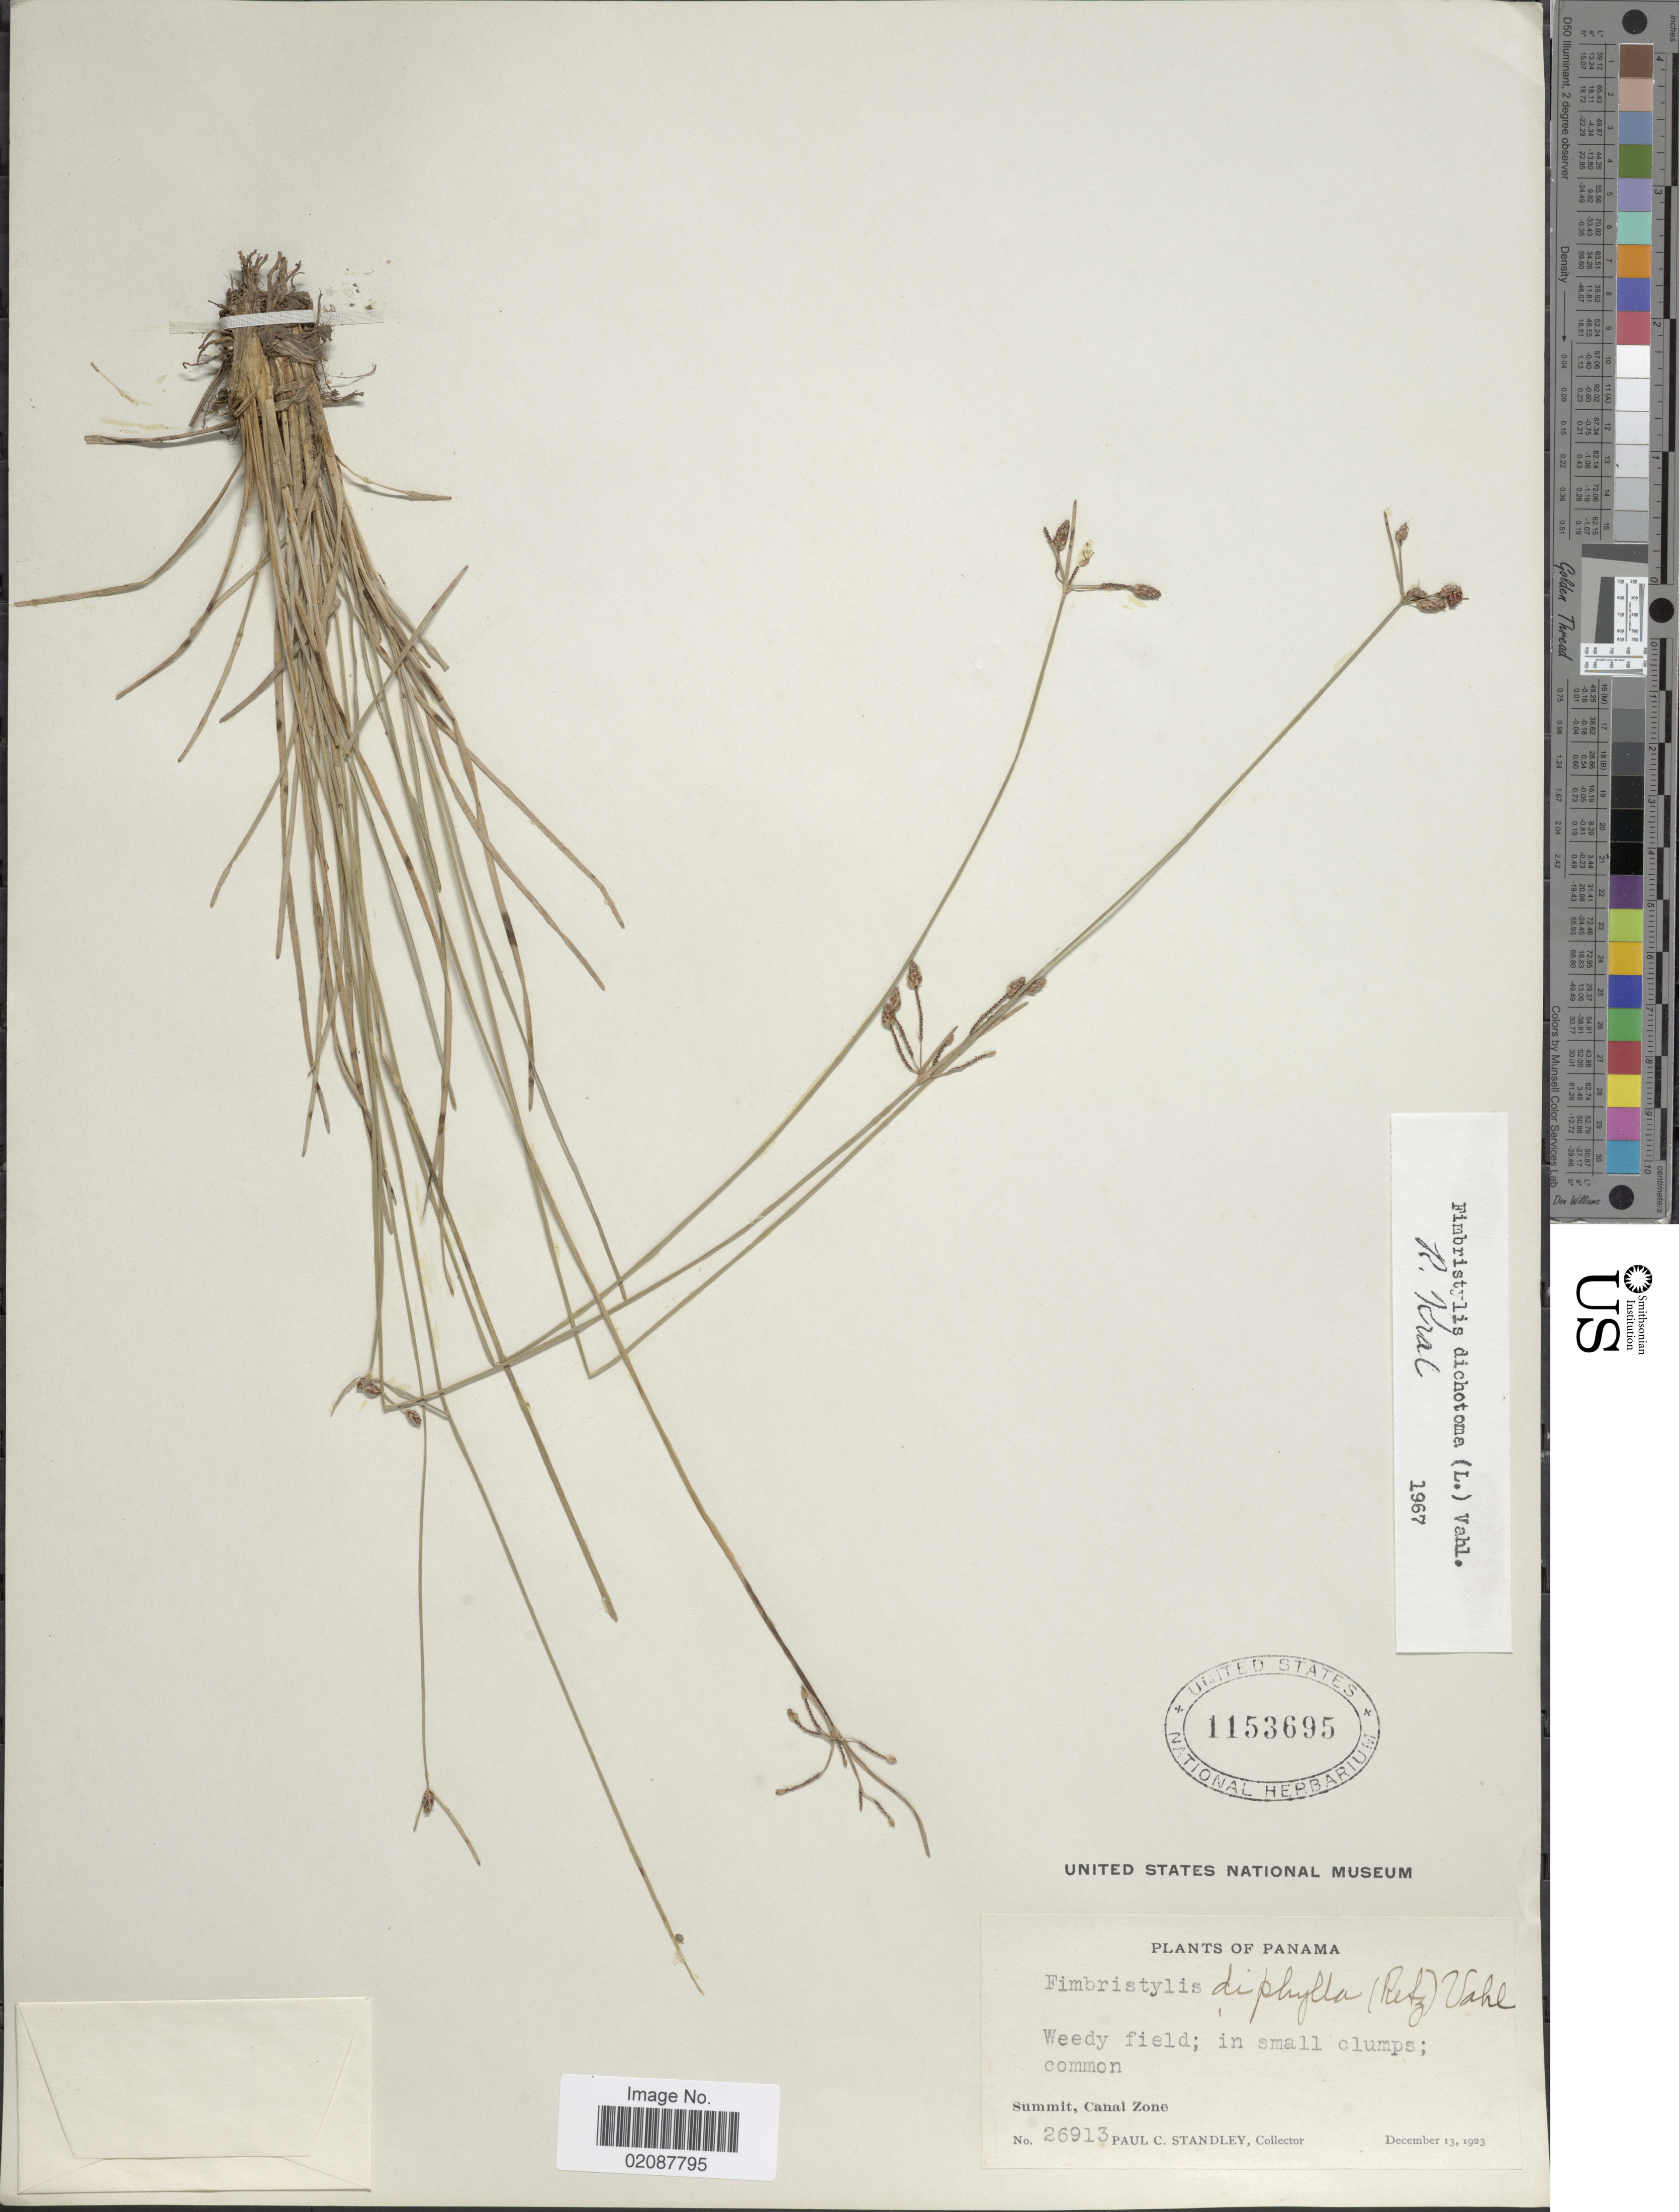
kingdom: Plantae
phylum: Tracheophyta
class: Liliopsida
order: Poales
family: Cyperaceae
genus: Fimbristylis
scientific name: Fimbristylis dichotoma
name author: (L.) Vahl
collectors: P. C. Standley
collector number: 26913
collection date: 1923-12-13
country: Panama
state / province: Colón / Panamá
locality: Weedy field, Summit, Canal Zone.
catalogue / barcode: US 1153695